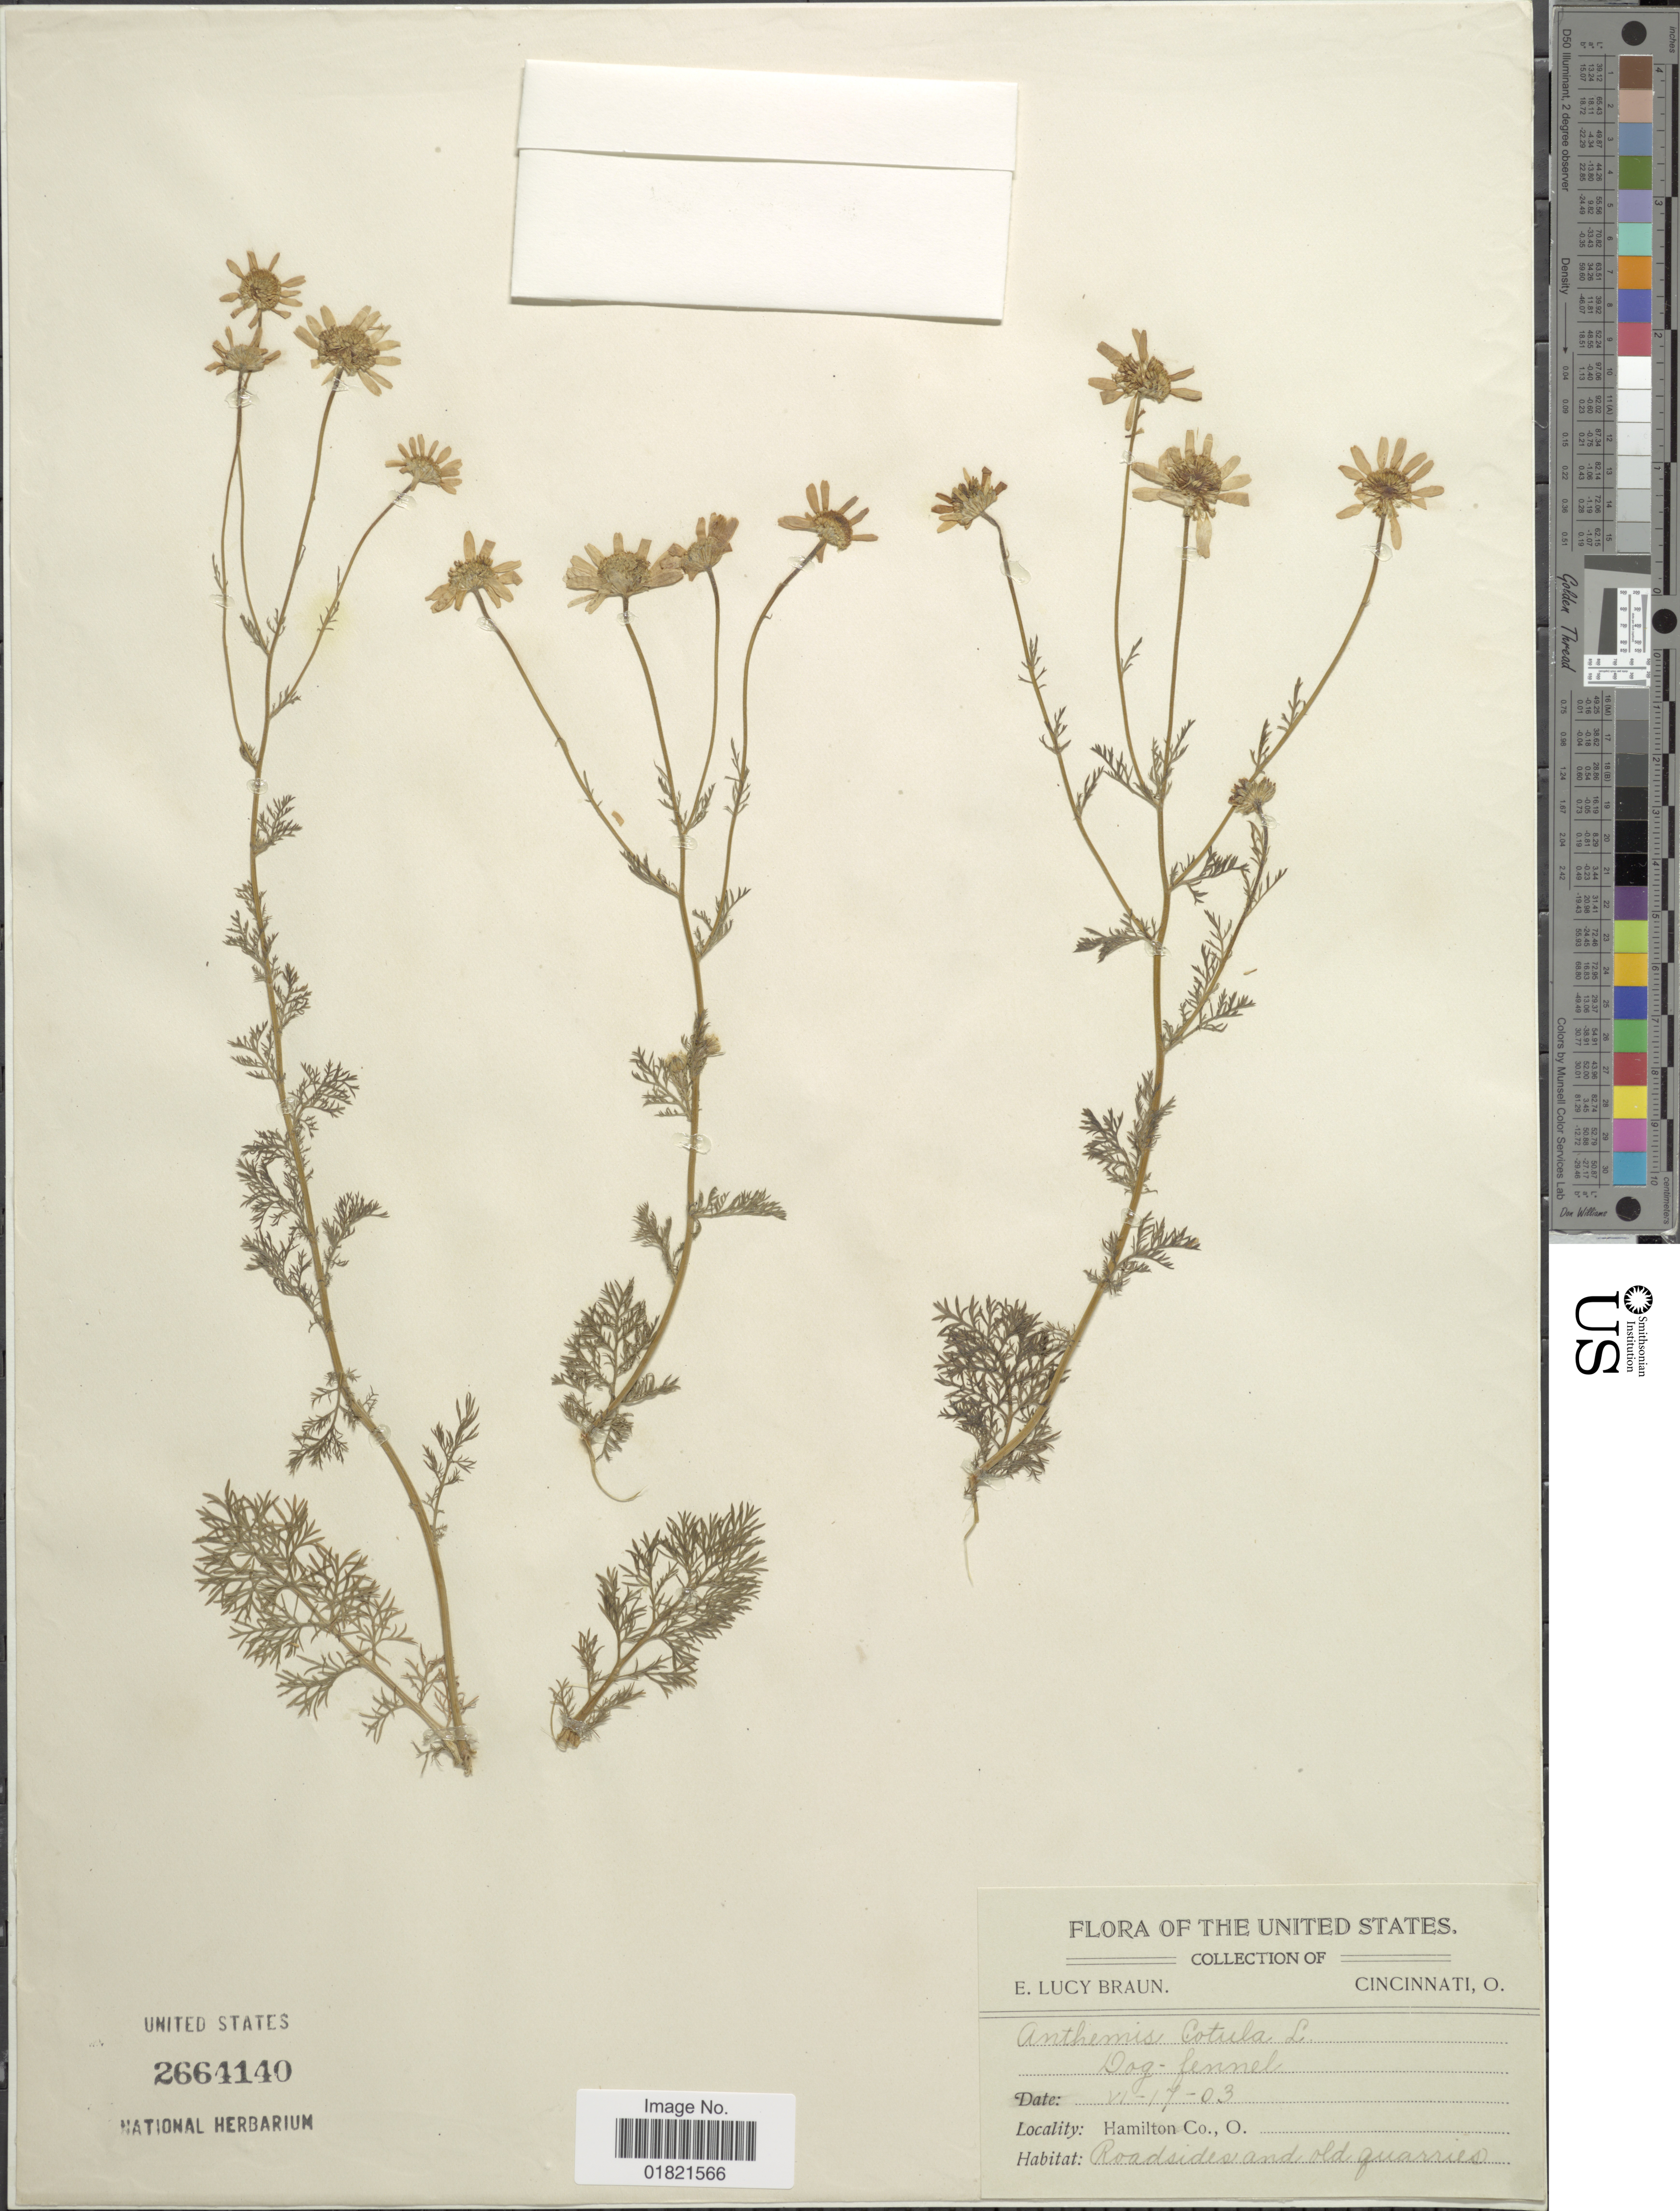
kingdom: Plantae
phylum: Tracheophyta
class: Magnoliopsida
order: Asterales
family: Asteraceae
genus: Anthemis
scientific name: Anthemis cotula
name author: L.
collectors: E. L. Braun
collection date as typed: Transcribed d/m/y: 17/6/3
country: United States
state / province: Ohio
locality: Hamilton Co.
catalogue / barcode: US 2664140